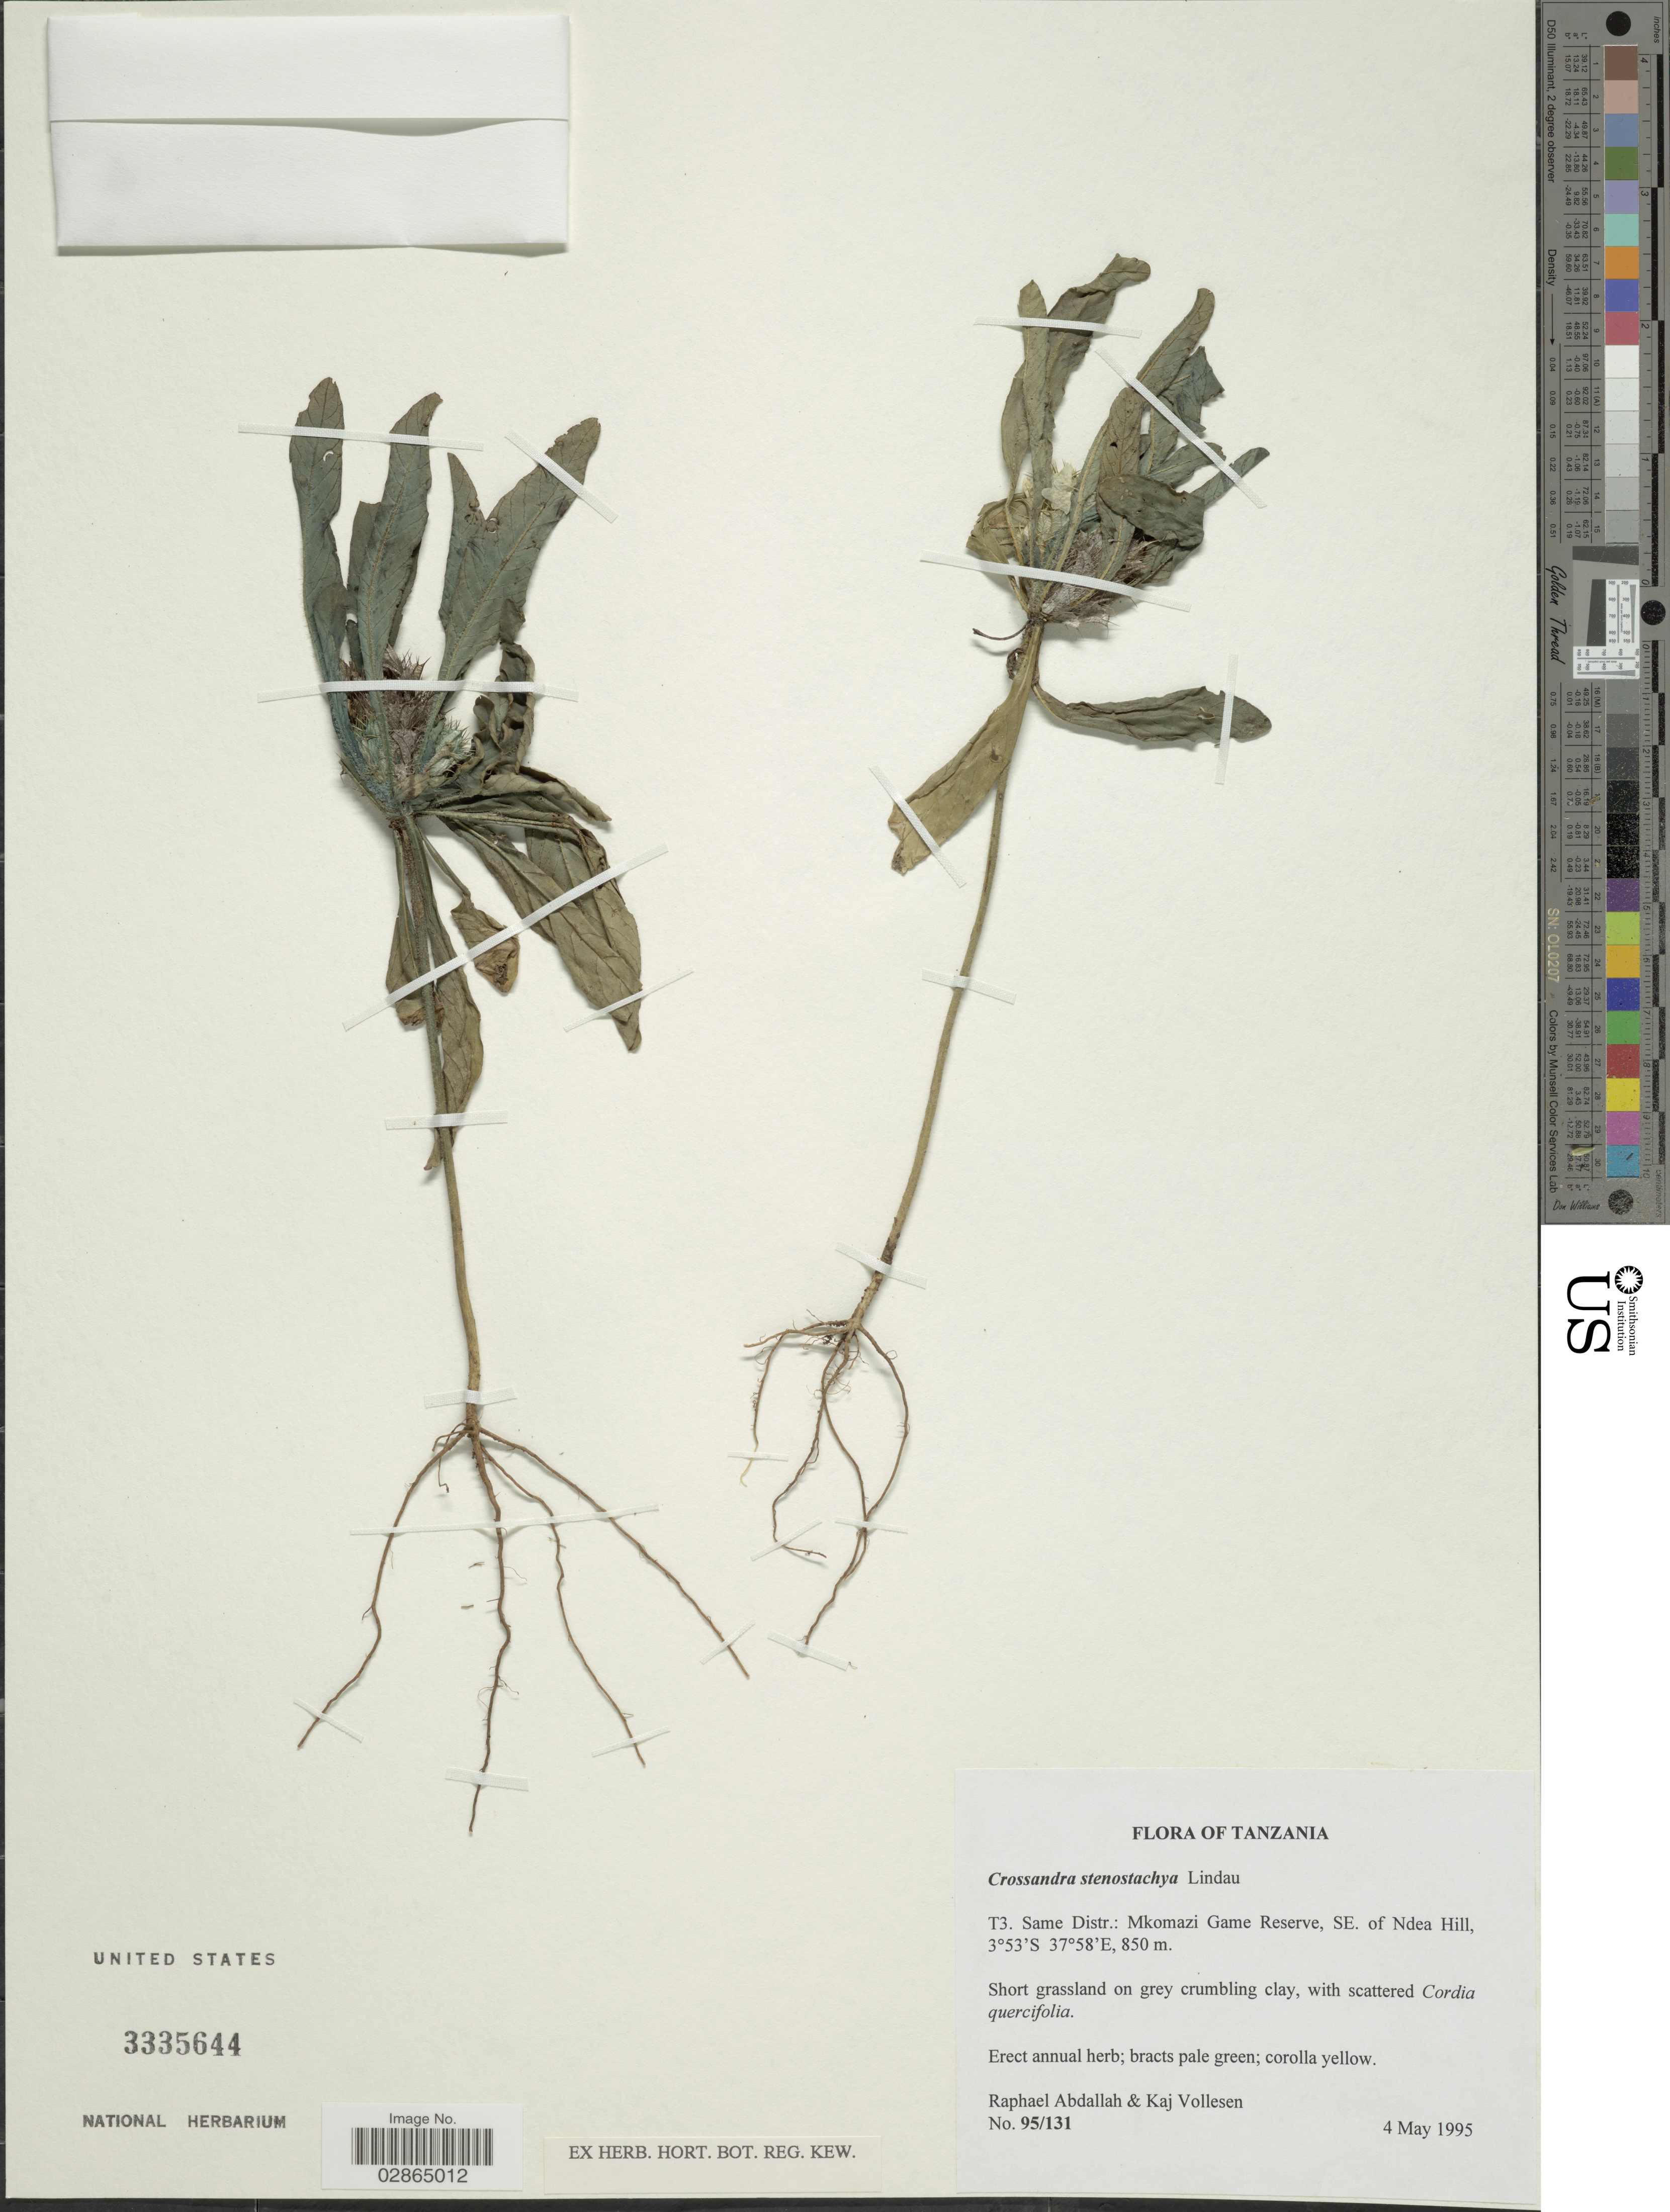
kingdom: Plantae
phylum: Tracheophyta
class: Magnoliopsida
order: Lamiales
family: Acanthaceae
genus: Crossandra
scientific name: Crossandra stenostachya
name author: (Lindau) C.B. Clarke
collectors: R. Abdallah & K. Vollesen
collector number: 95/131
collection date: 1995-05-04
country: Tanzania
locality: T3. Same Distr.: Mkomazi Game Reserve, SE. of Ndea Hill.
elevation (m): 850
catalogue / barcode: US 3335644